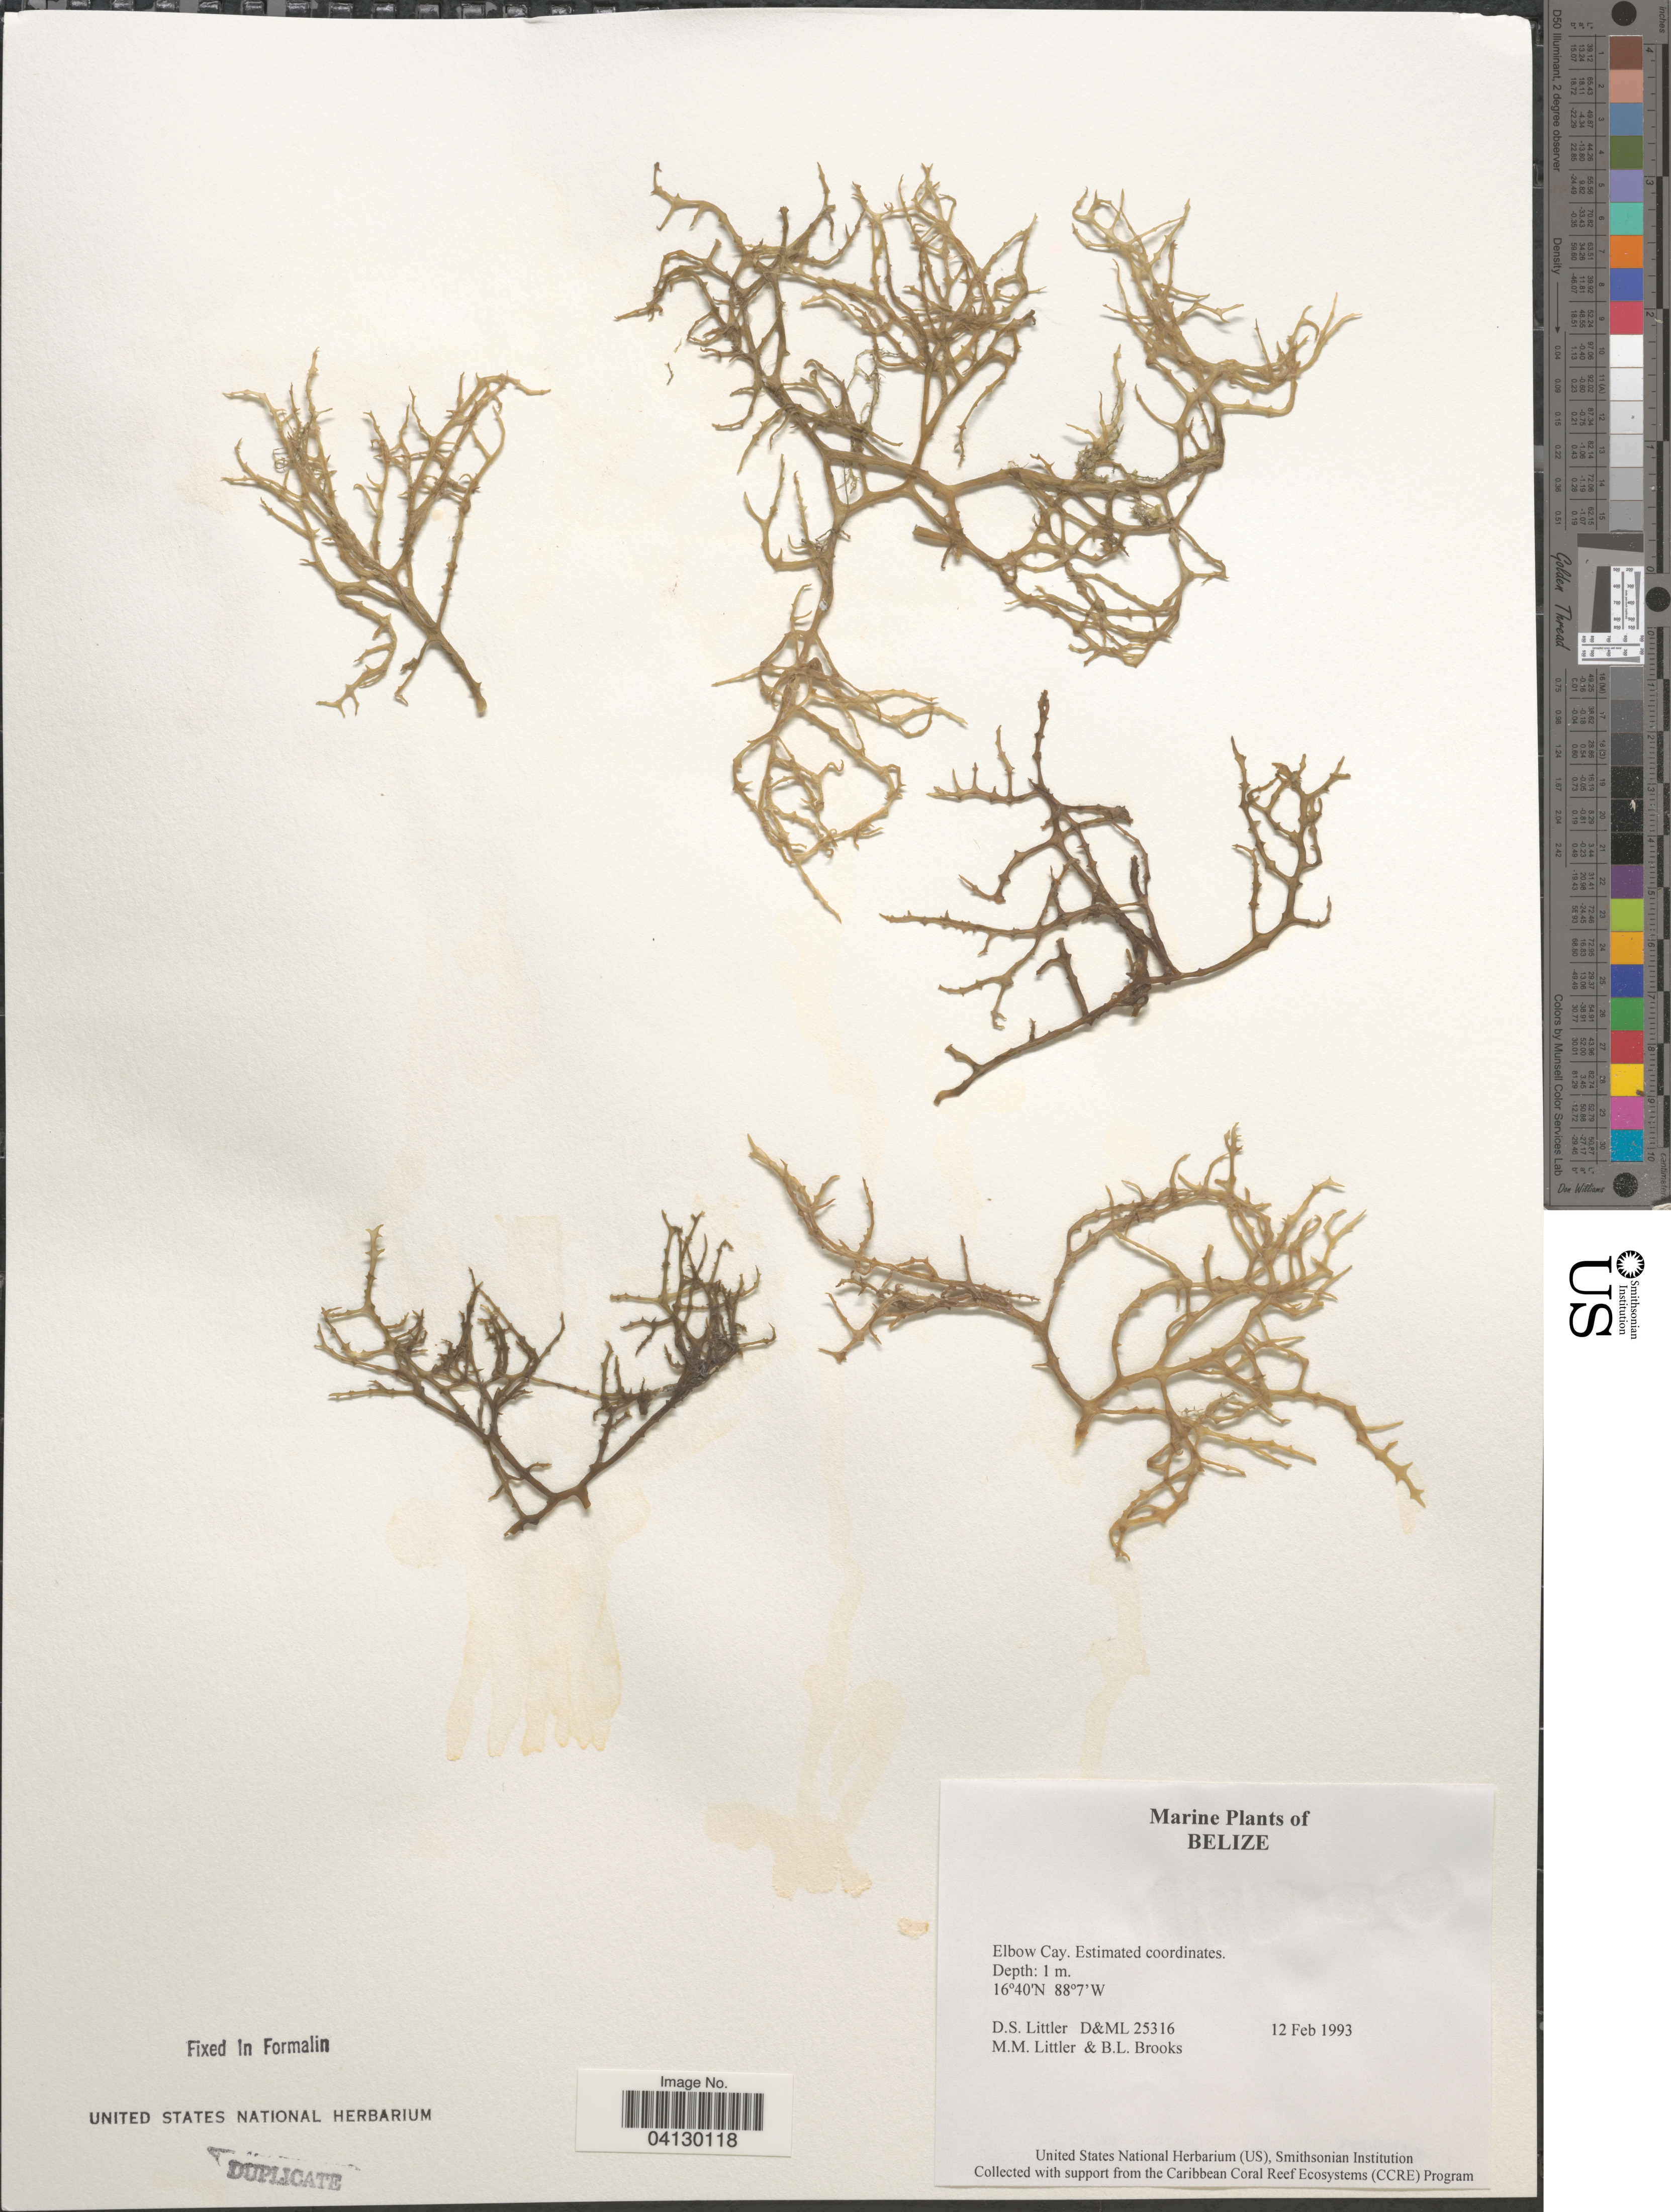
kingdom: Plantae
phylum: Rhodophyta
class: Florideophyceae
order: Corallinales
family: Corallinaceae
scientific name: Crustose Coralline Algae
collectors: D. S. Littler & B. Brooks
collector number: D&ML 25316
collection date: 1993-02-12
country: Belize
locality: Elbow Cay.